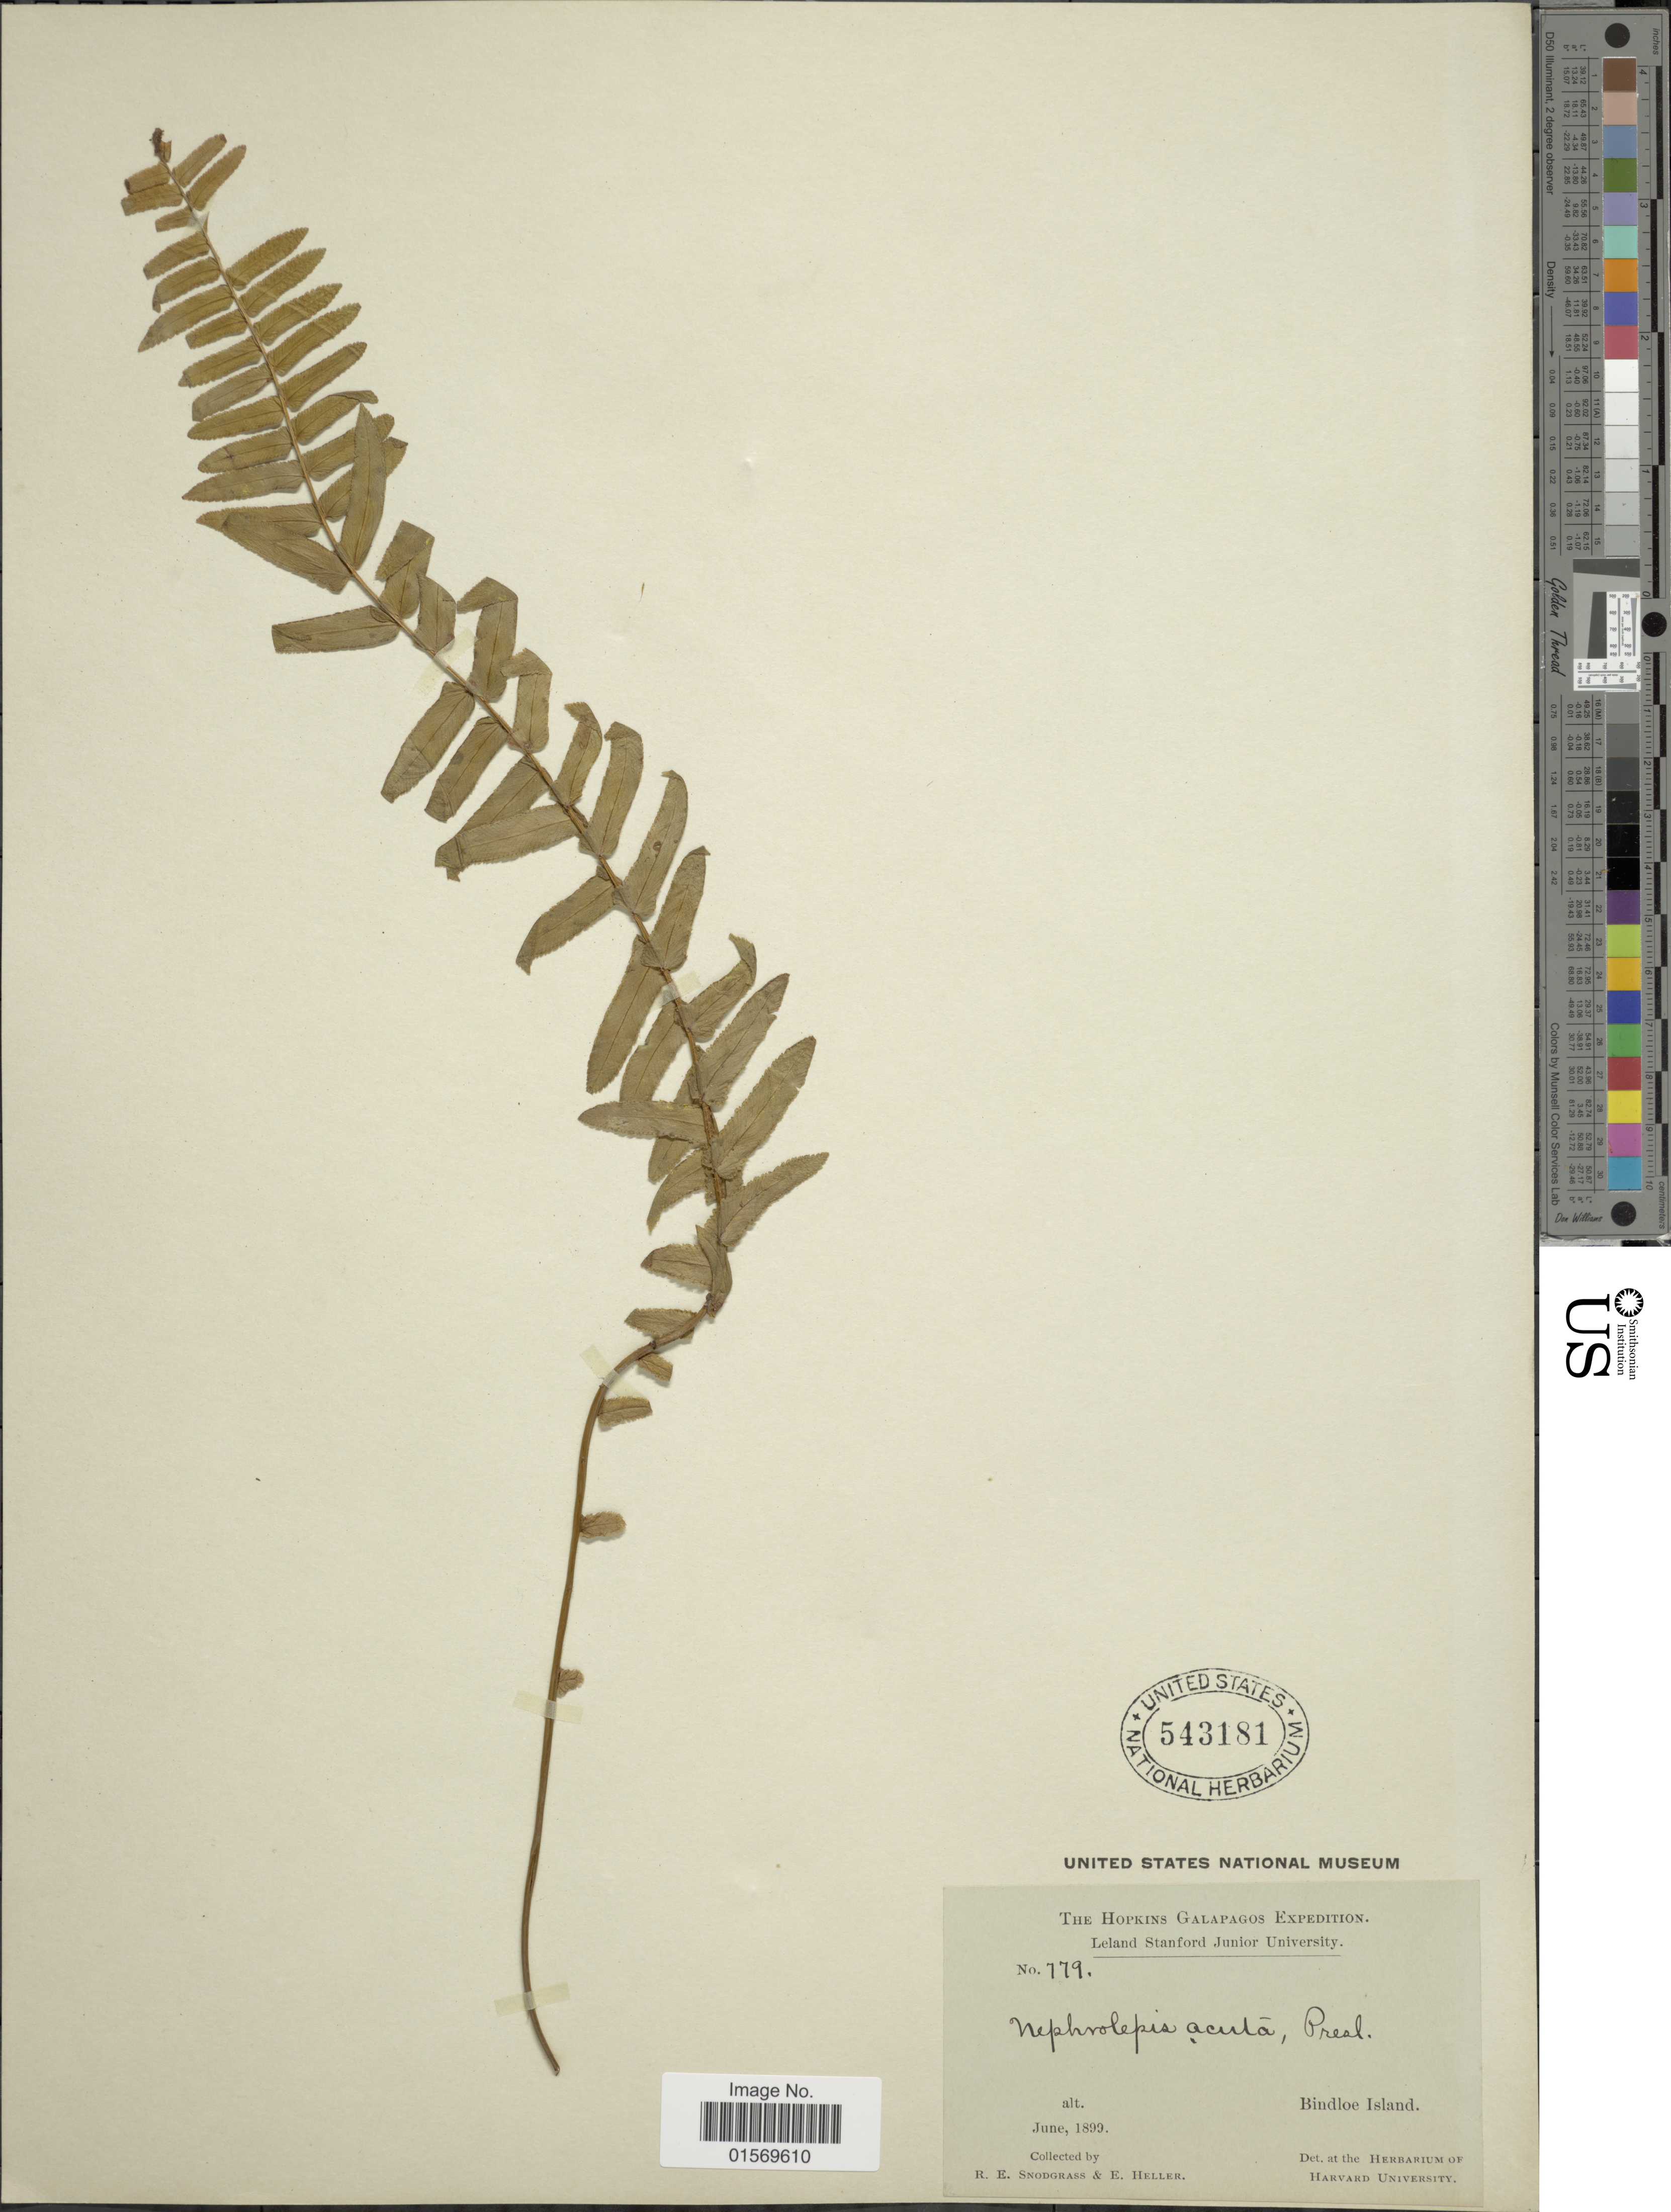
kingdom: Plantae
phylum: Tracheophyta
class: Polypodiopsida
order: Polypodiales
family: Nephrolepidaceae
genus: Nephrolepis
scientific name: Nephrolepis biserrata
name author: (Sw.) Schott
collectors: R. E. Snodgrass & E. Heller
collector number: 779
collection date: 1899-06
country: Ecuador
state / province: Colón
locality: Hopkins Galapagos, Bindloe Island.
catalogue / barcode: US 543181